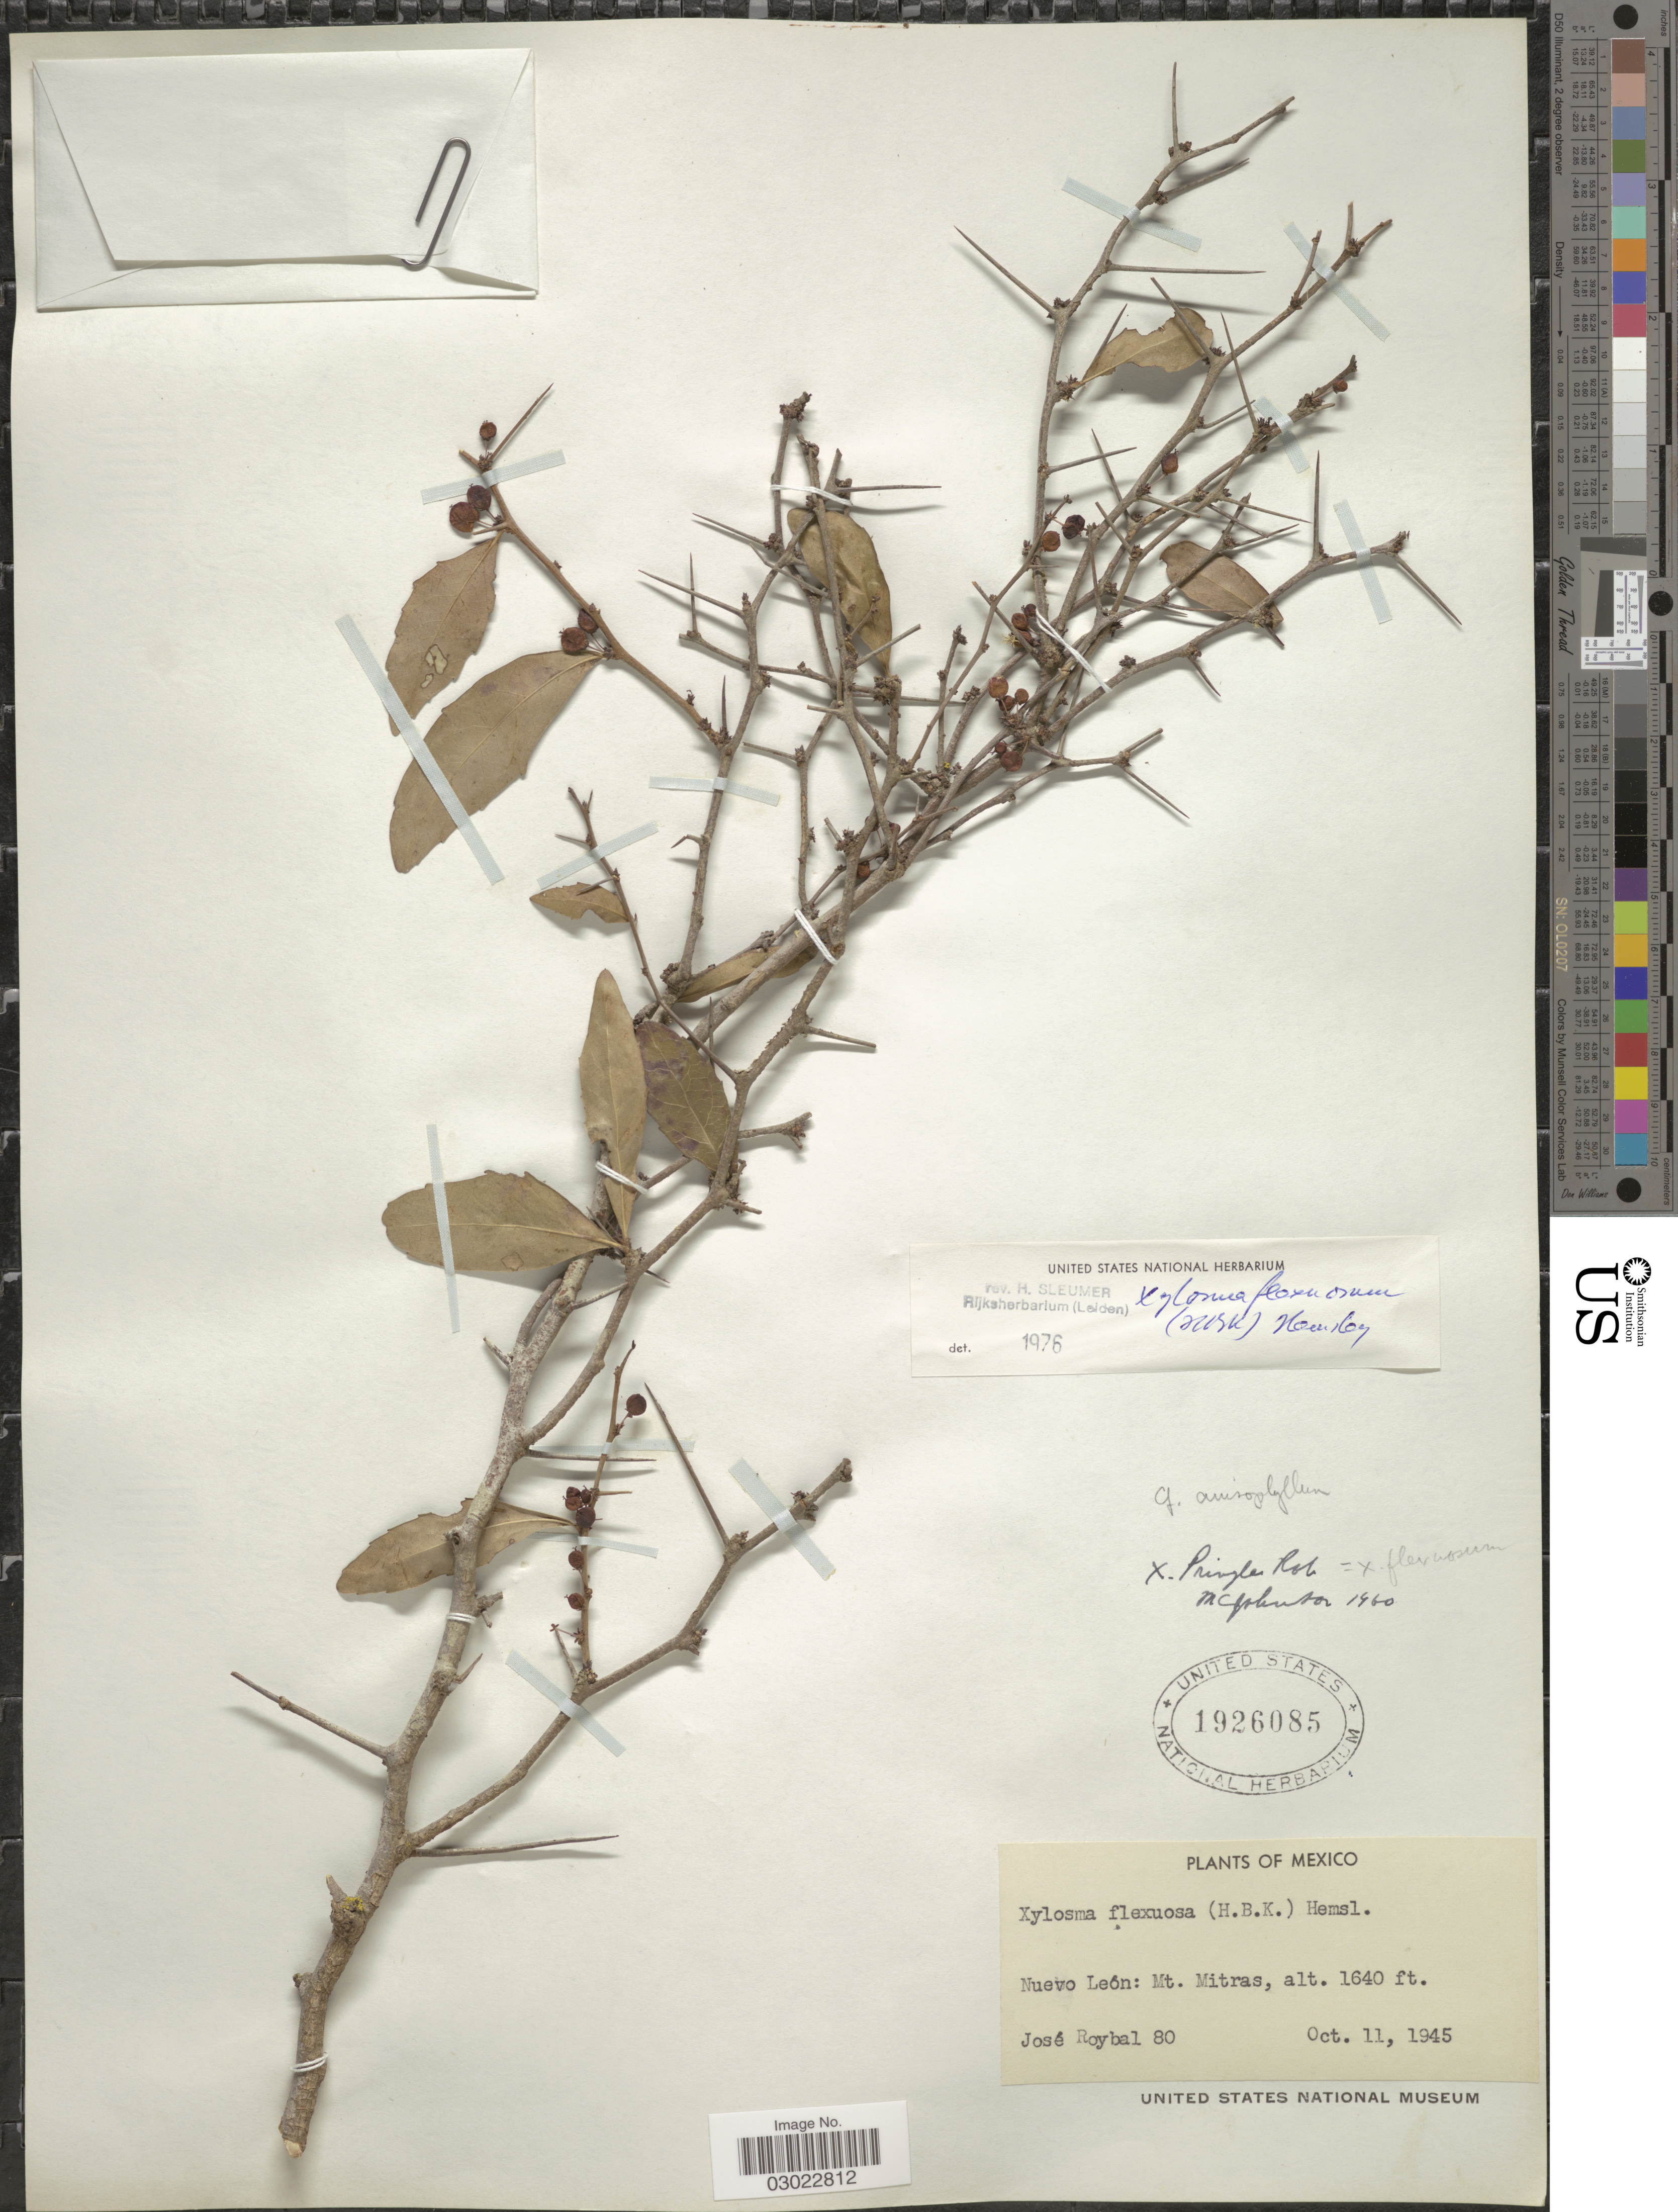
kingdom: Plantae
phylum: Tracheophyta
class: Magnoliopsida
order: Malpighiales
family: Salicaceae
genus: Xylosma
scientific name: Xylosma flexuosa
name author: (Kunth) Hemsl.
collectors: J. Roybal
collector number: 80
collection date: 1945-10-11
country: Mexico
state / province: Nuevo León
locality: Mt. Mitras.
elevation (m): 500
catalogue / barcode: US 1926085